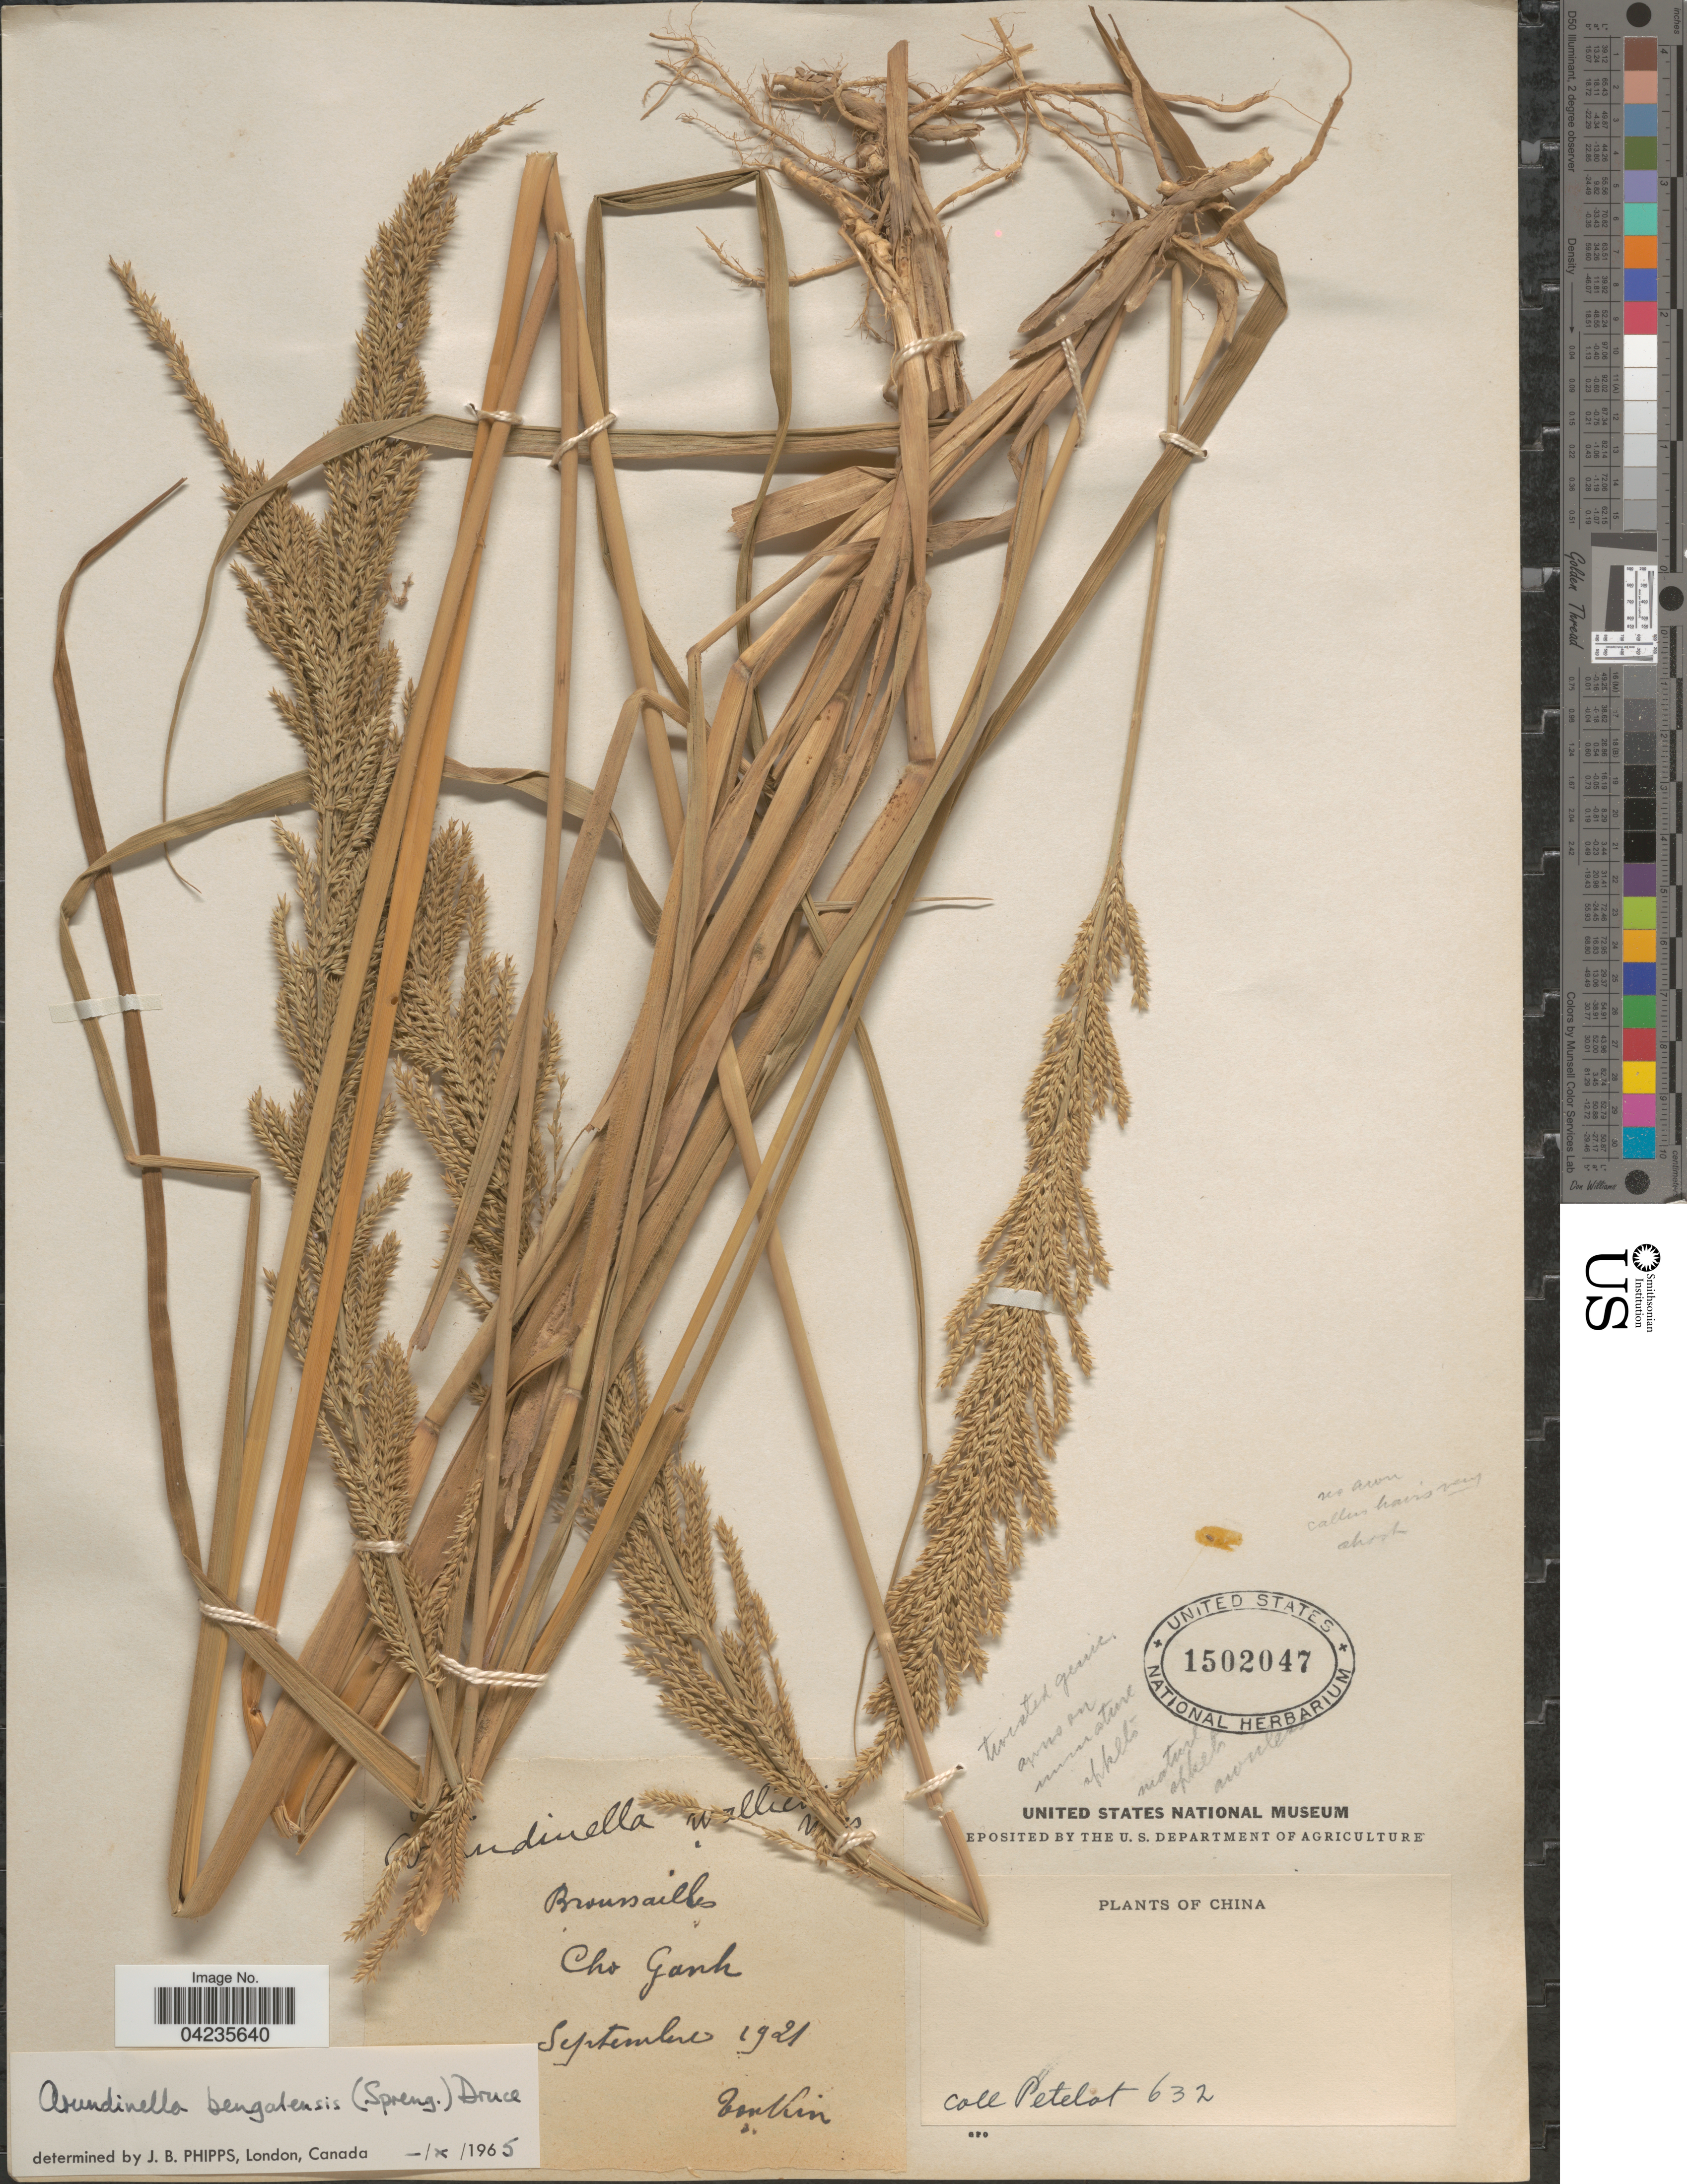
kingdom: Plantae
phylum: Tracheophyta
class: Liliopsida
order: Poales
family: Poaceae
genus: Arundinella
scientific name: Arundinella bengalensis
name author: (Spreng.) Druce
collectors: Pételot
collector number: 632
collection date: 1921-09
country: Vietnam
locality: Broussailles. Cho Ganh. Tonkin.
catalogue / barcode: US 1502047